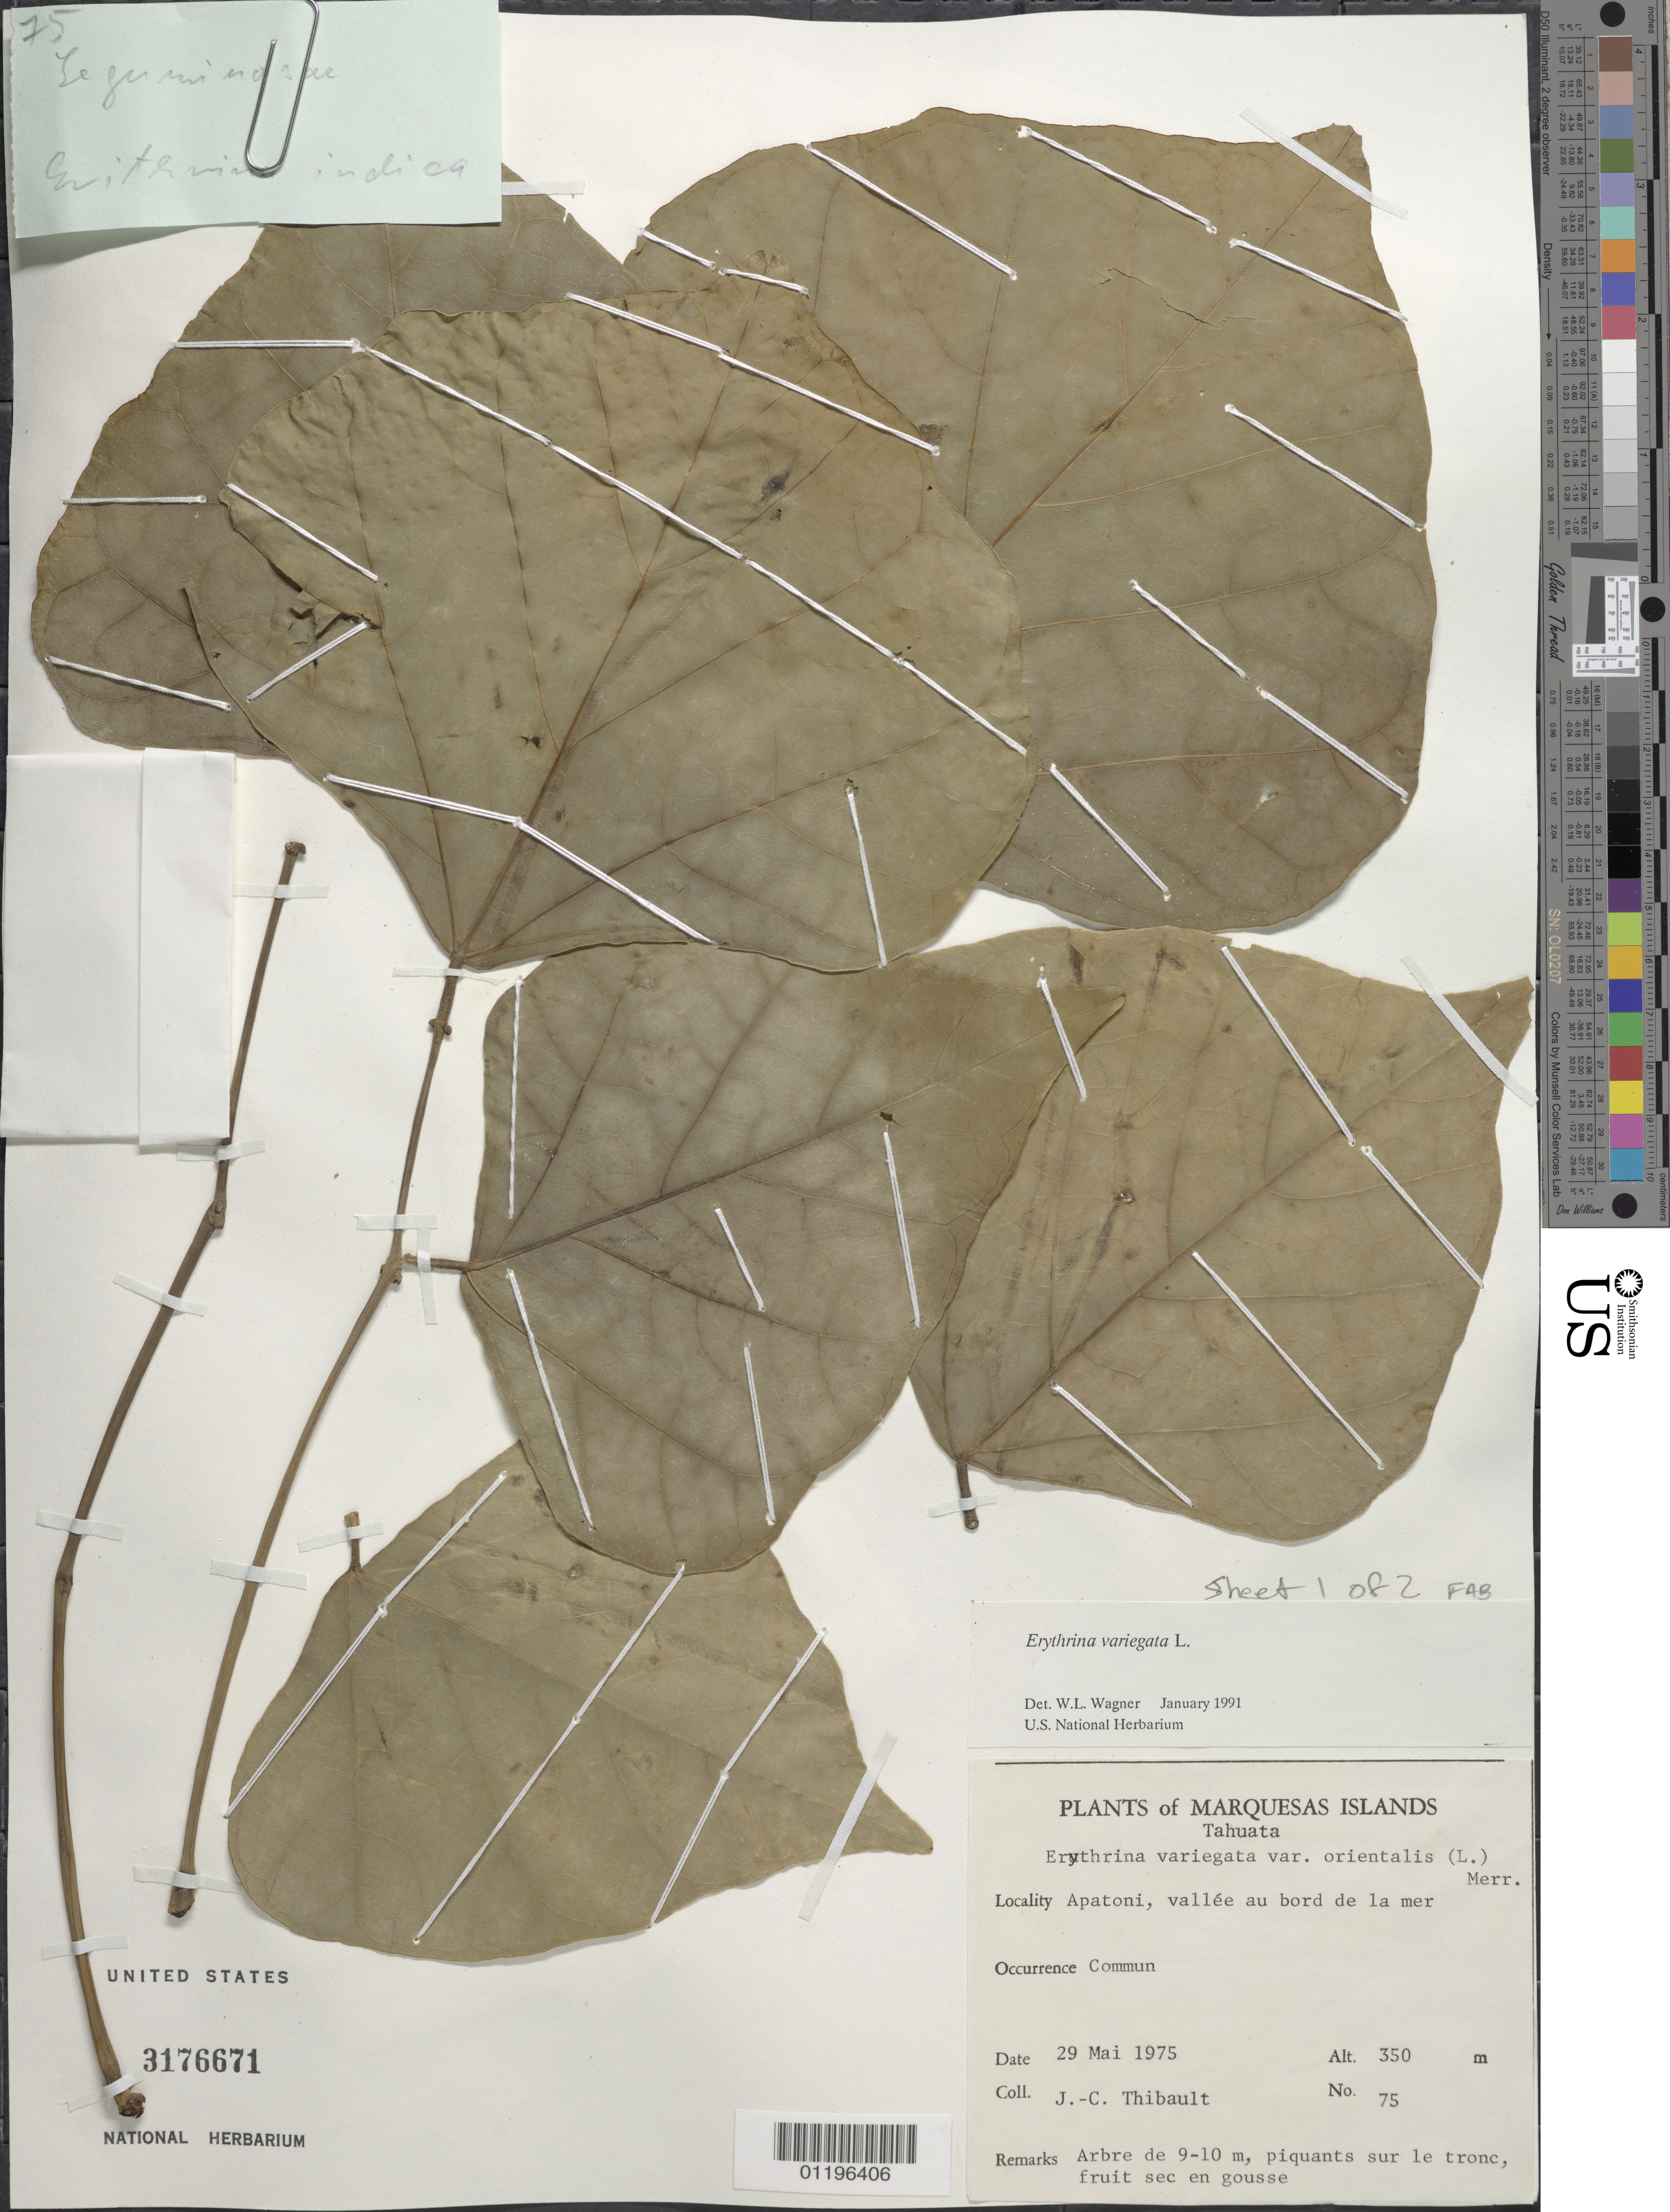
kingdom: Plantae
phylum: Tracheophyta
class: Magnoliopsida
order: Fabales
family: Fabaceae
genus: Erythrina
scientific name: Erythrina variegata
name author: L.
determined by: Wagner, W. L., (BOT), Smithsonian Institution - National Museum of Natural History (UNITED STATES)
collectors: J. Thibault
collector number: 75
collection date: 1975-05-29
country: French Polynesia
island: Tahuata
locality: Apatoni, vallée au bord de la mer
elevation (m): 350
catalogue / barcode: US 3176671